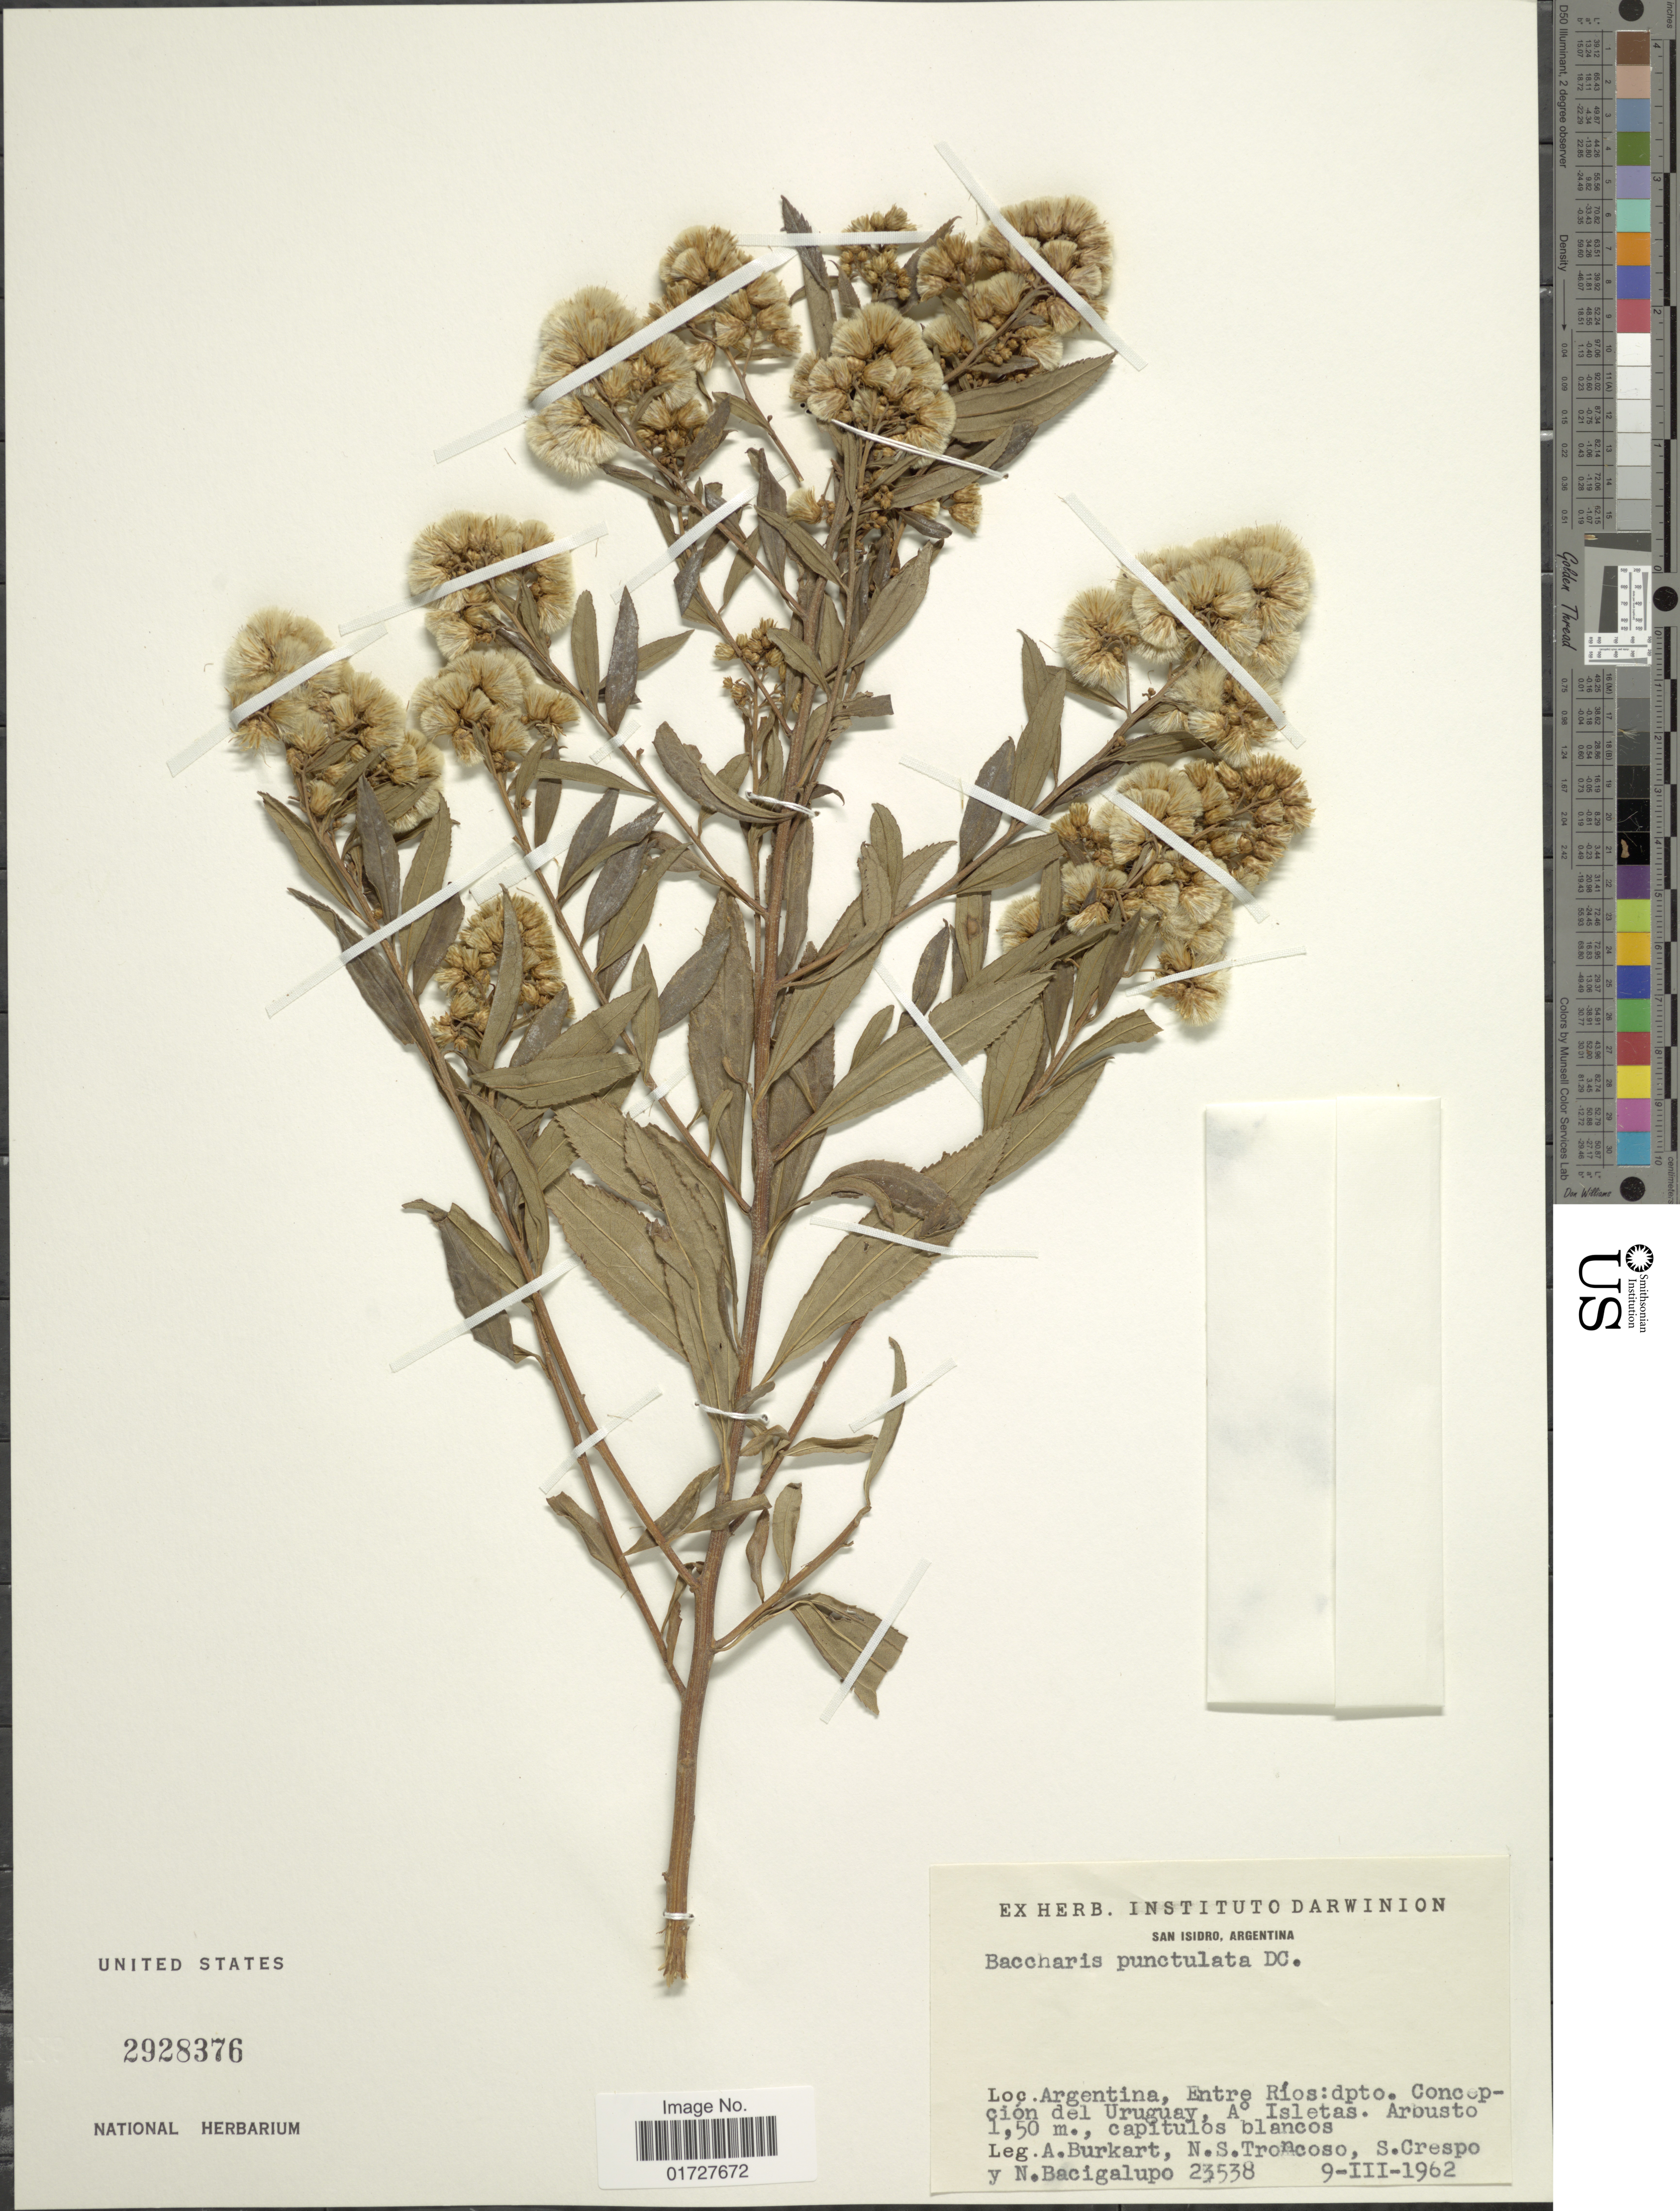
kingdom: Plantae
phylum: Tracheophyta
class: Magnoliopsida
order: Asterales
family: Asteraceae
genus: Baccharis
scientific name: Baccharis punctulata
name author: DC.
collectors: A. E. Burkart, N. Troncoso, S. Crespo & N. M. Bacigalupo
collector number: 23538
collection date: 1962-03-09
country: Argentina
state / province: Entre Rios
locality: Dpto. Concepcion del Uruguay, A Isletas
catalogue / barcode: US 2928376